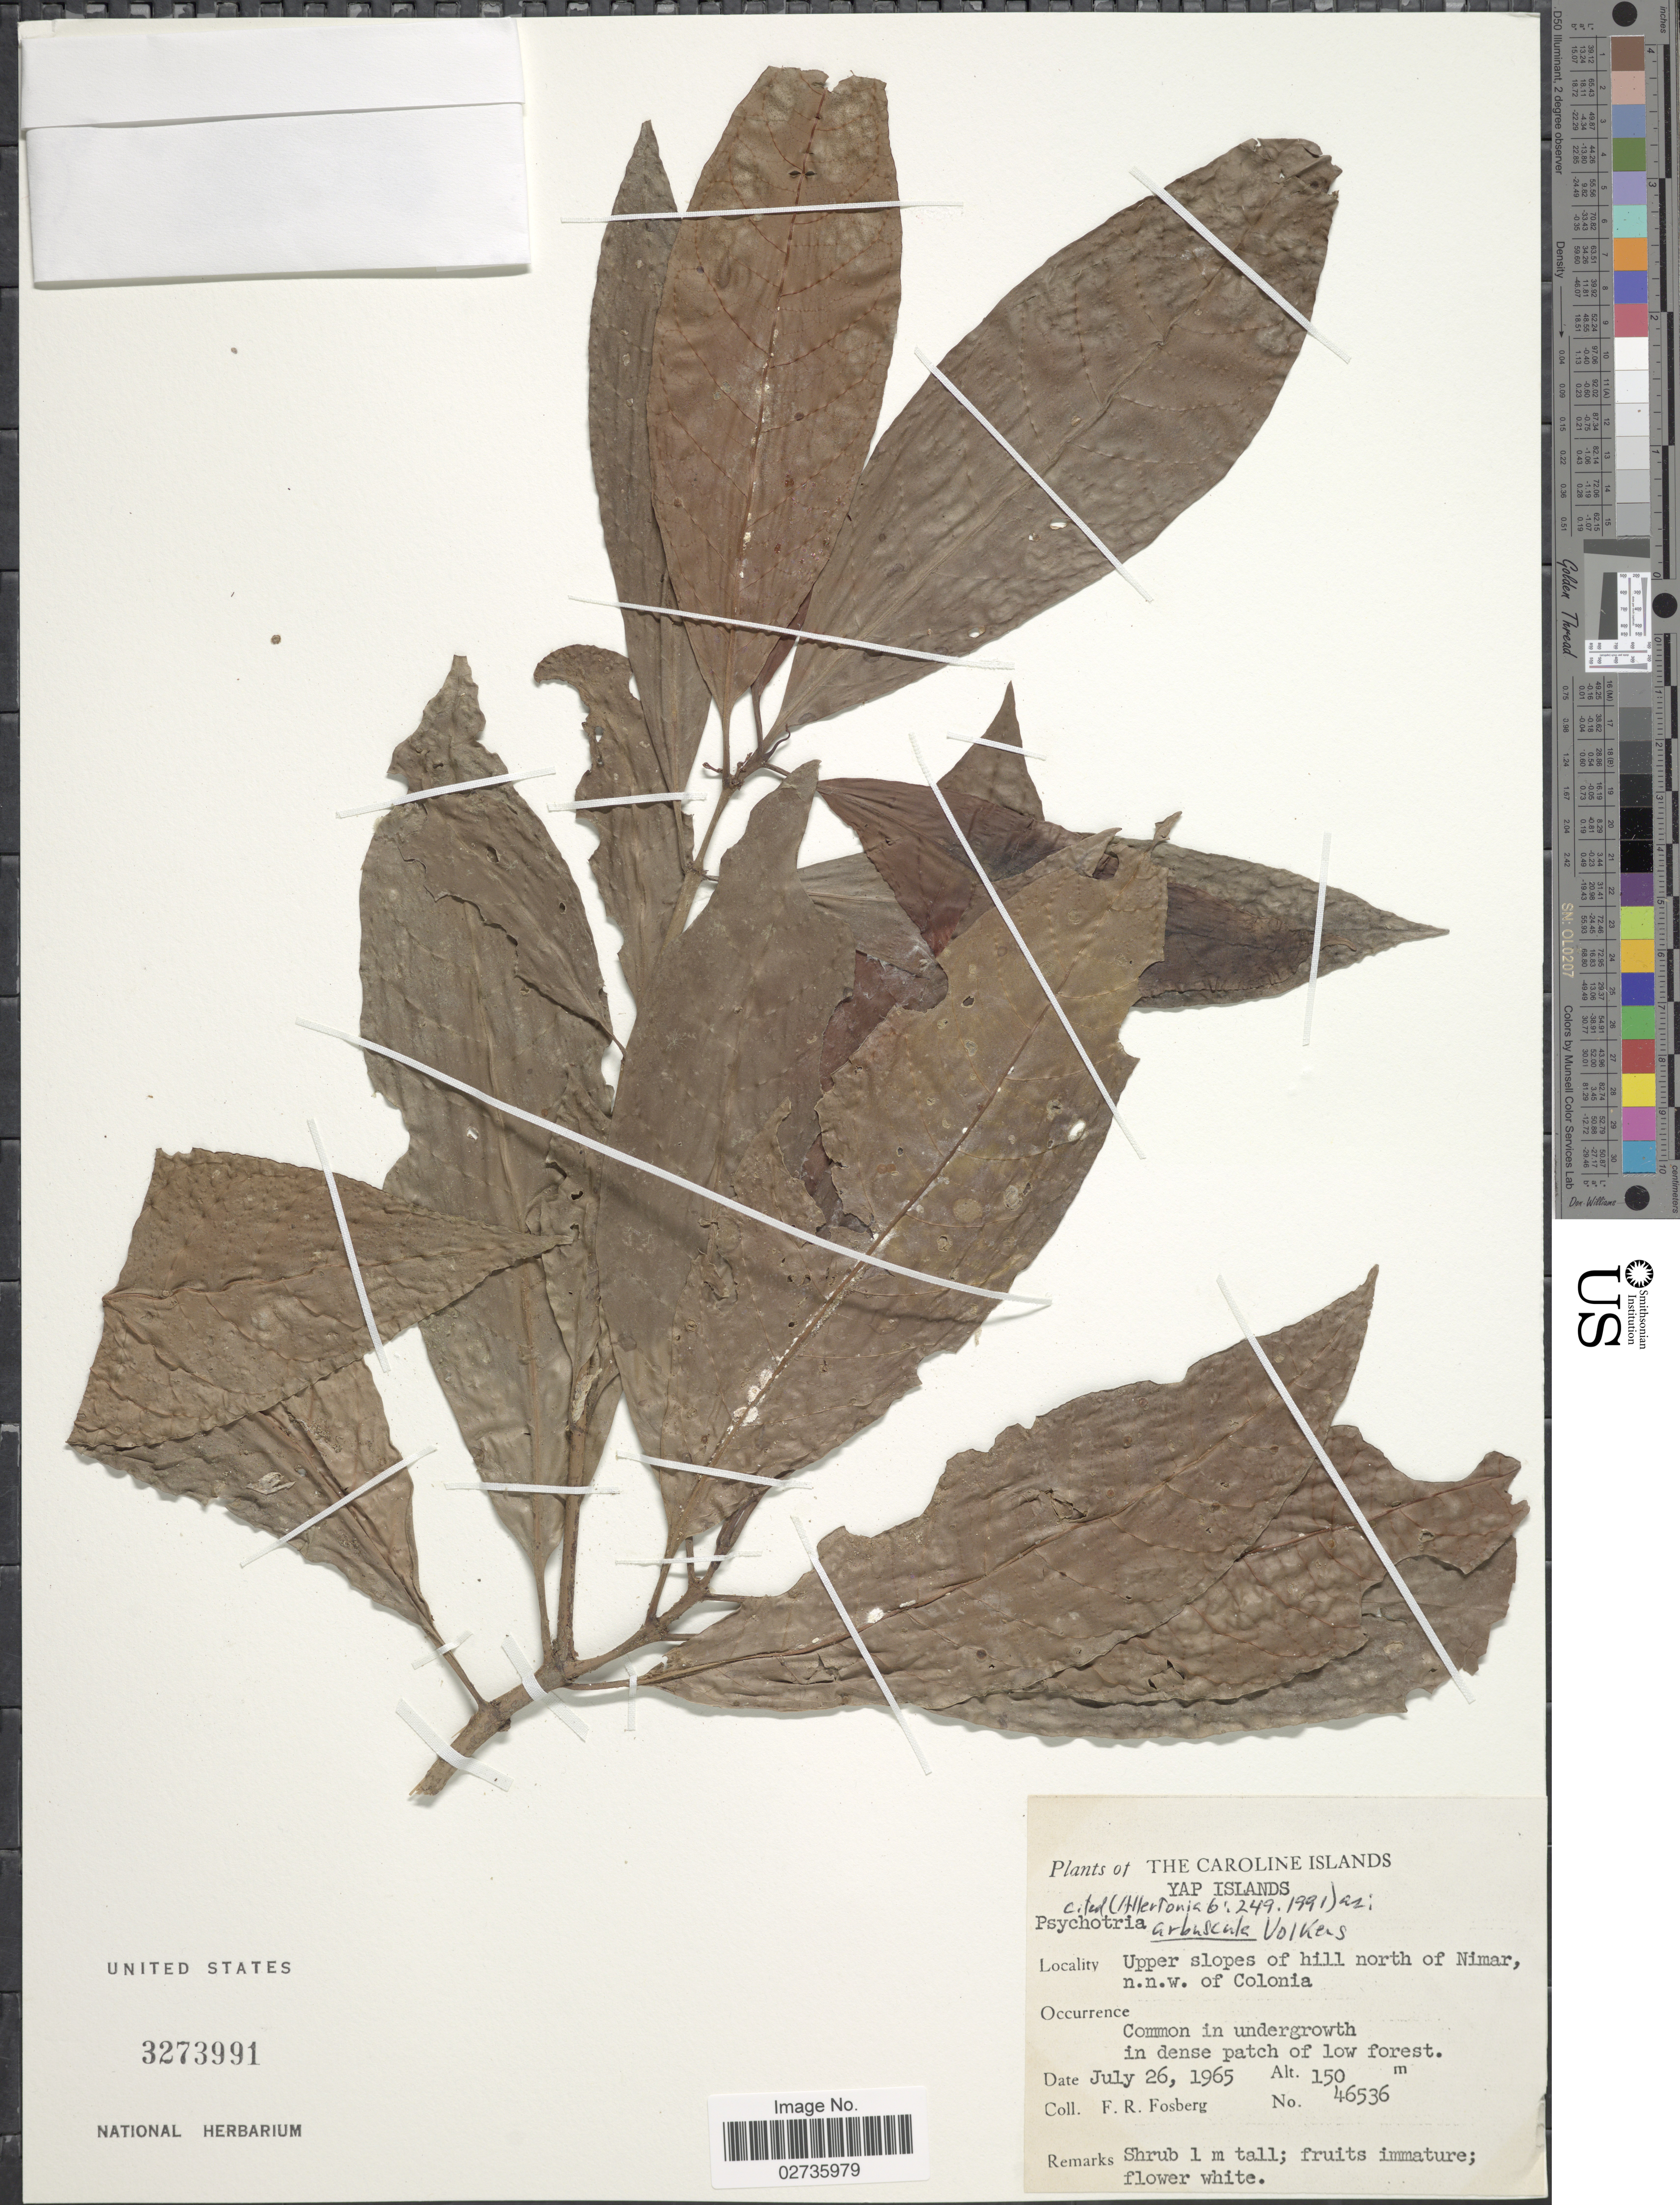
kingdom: Plantae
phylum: Tracheophyta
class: Magnoliopsida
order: Gentianales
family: Rubiaceae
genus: Psychotria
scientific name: Psychotria arbuscula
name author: Volkens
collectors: F. R. Fosberg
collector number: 46536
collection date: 1965-07-26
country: Micronesia, Federated States of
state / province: Yap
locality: The Caroline Islands. Yap Islands. Upper slopes of hill north of Nimar, n.n.w. of Colonia.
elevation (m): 150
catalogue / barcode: US 3273991